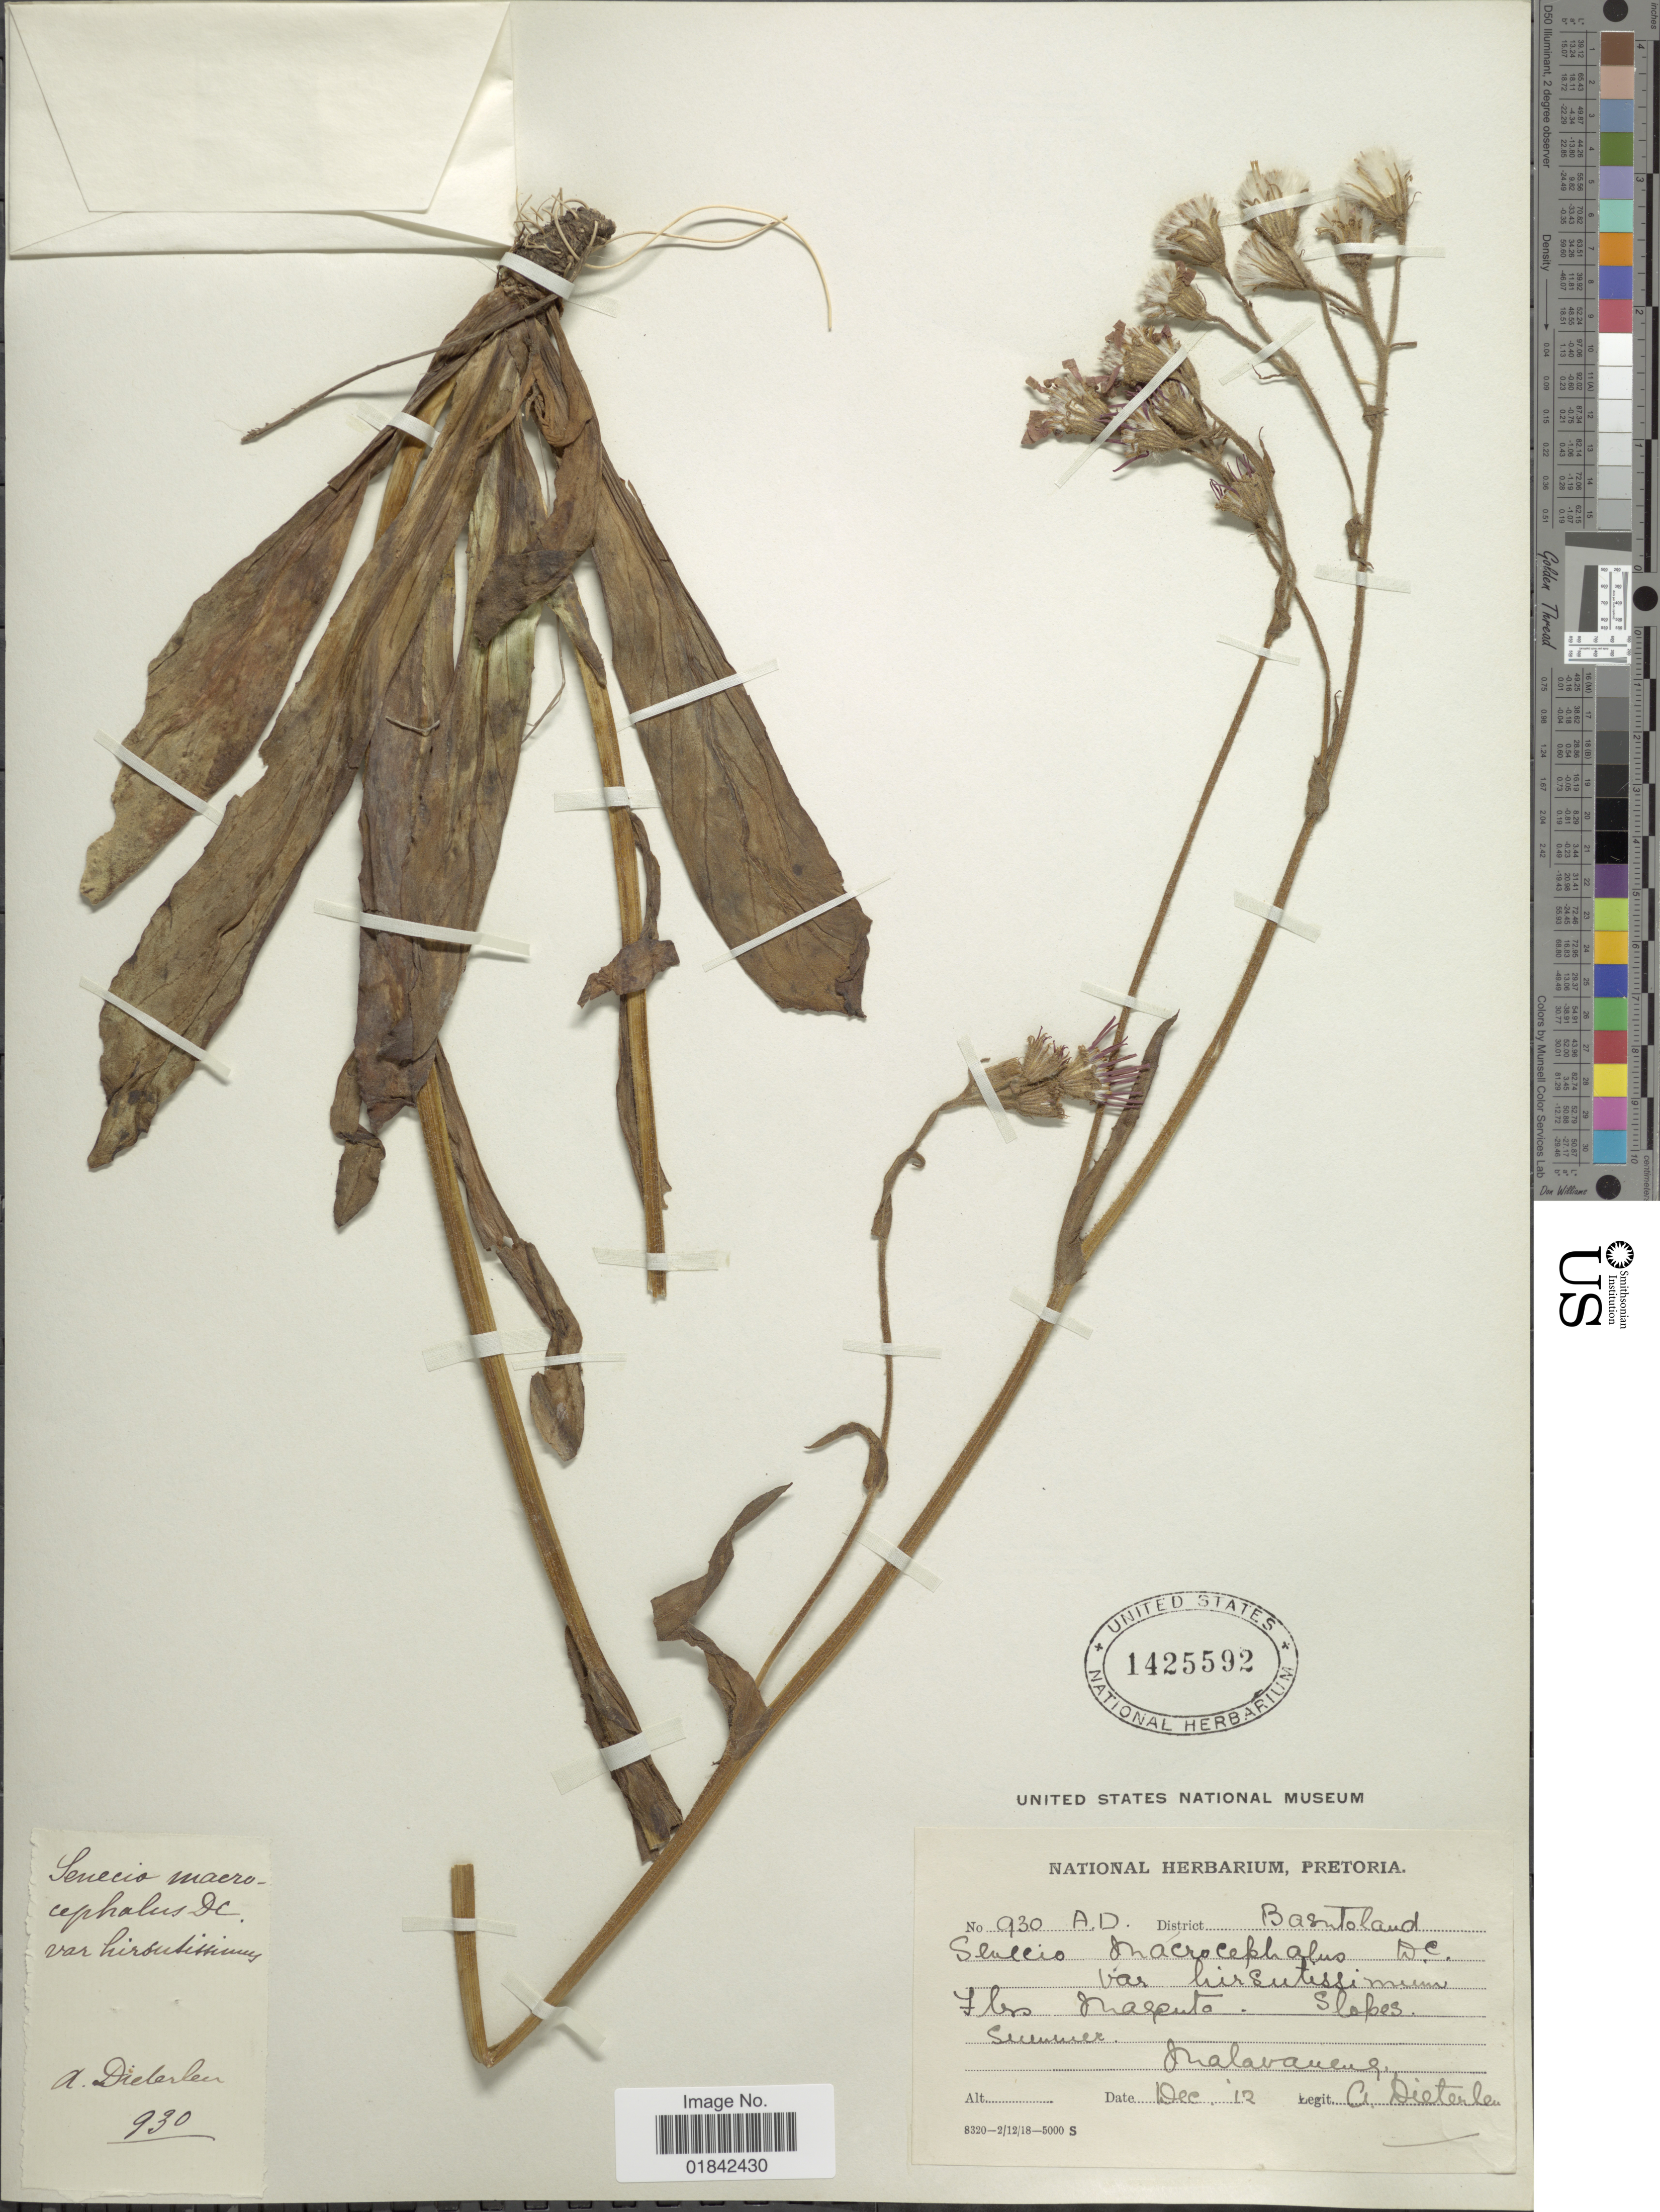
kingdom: Plantae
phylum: Tracheophyta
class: Magnoliopsida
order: Asterales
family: Asteraceae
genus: Senecio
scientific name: Senecio macrocephalus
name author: DC.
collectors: A. Dieterle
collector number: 930AD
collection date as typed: Transcribed d/m/y: /12/12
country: South Africa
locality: Basutoland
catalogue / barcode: US 1425592